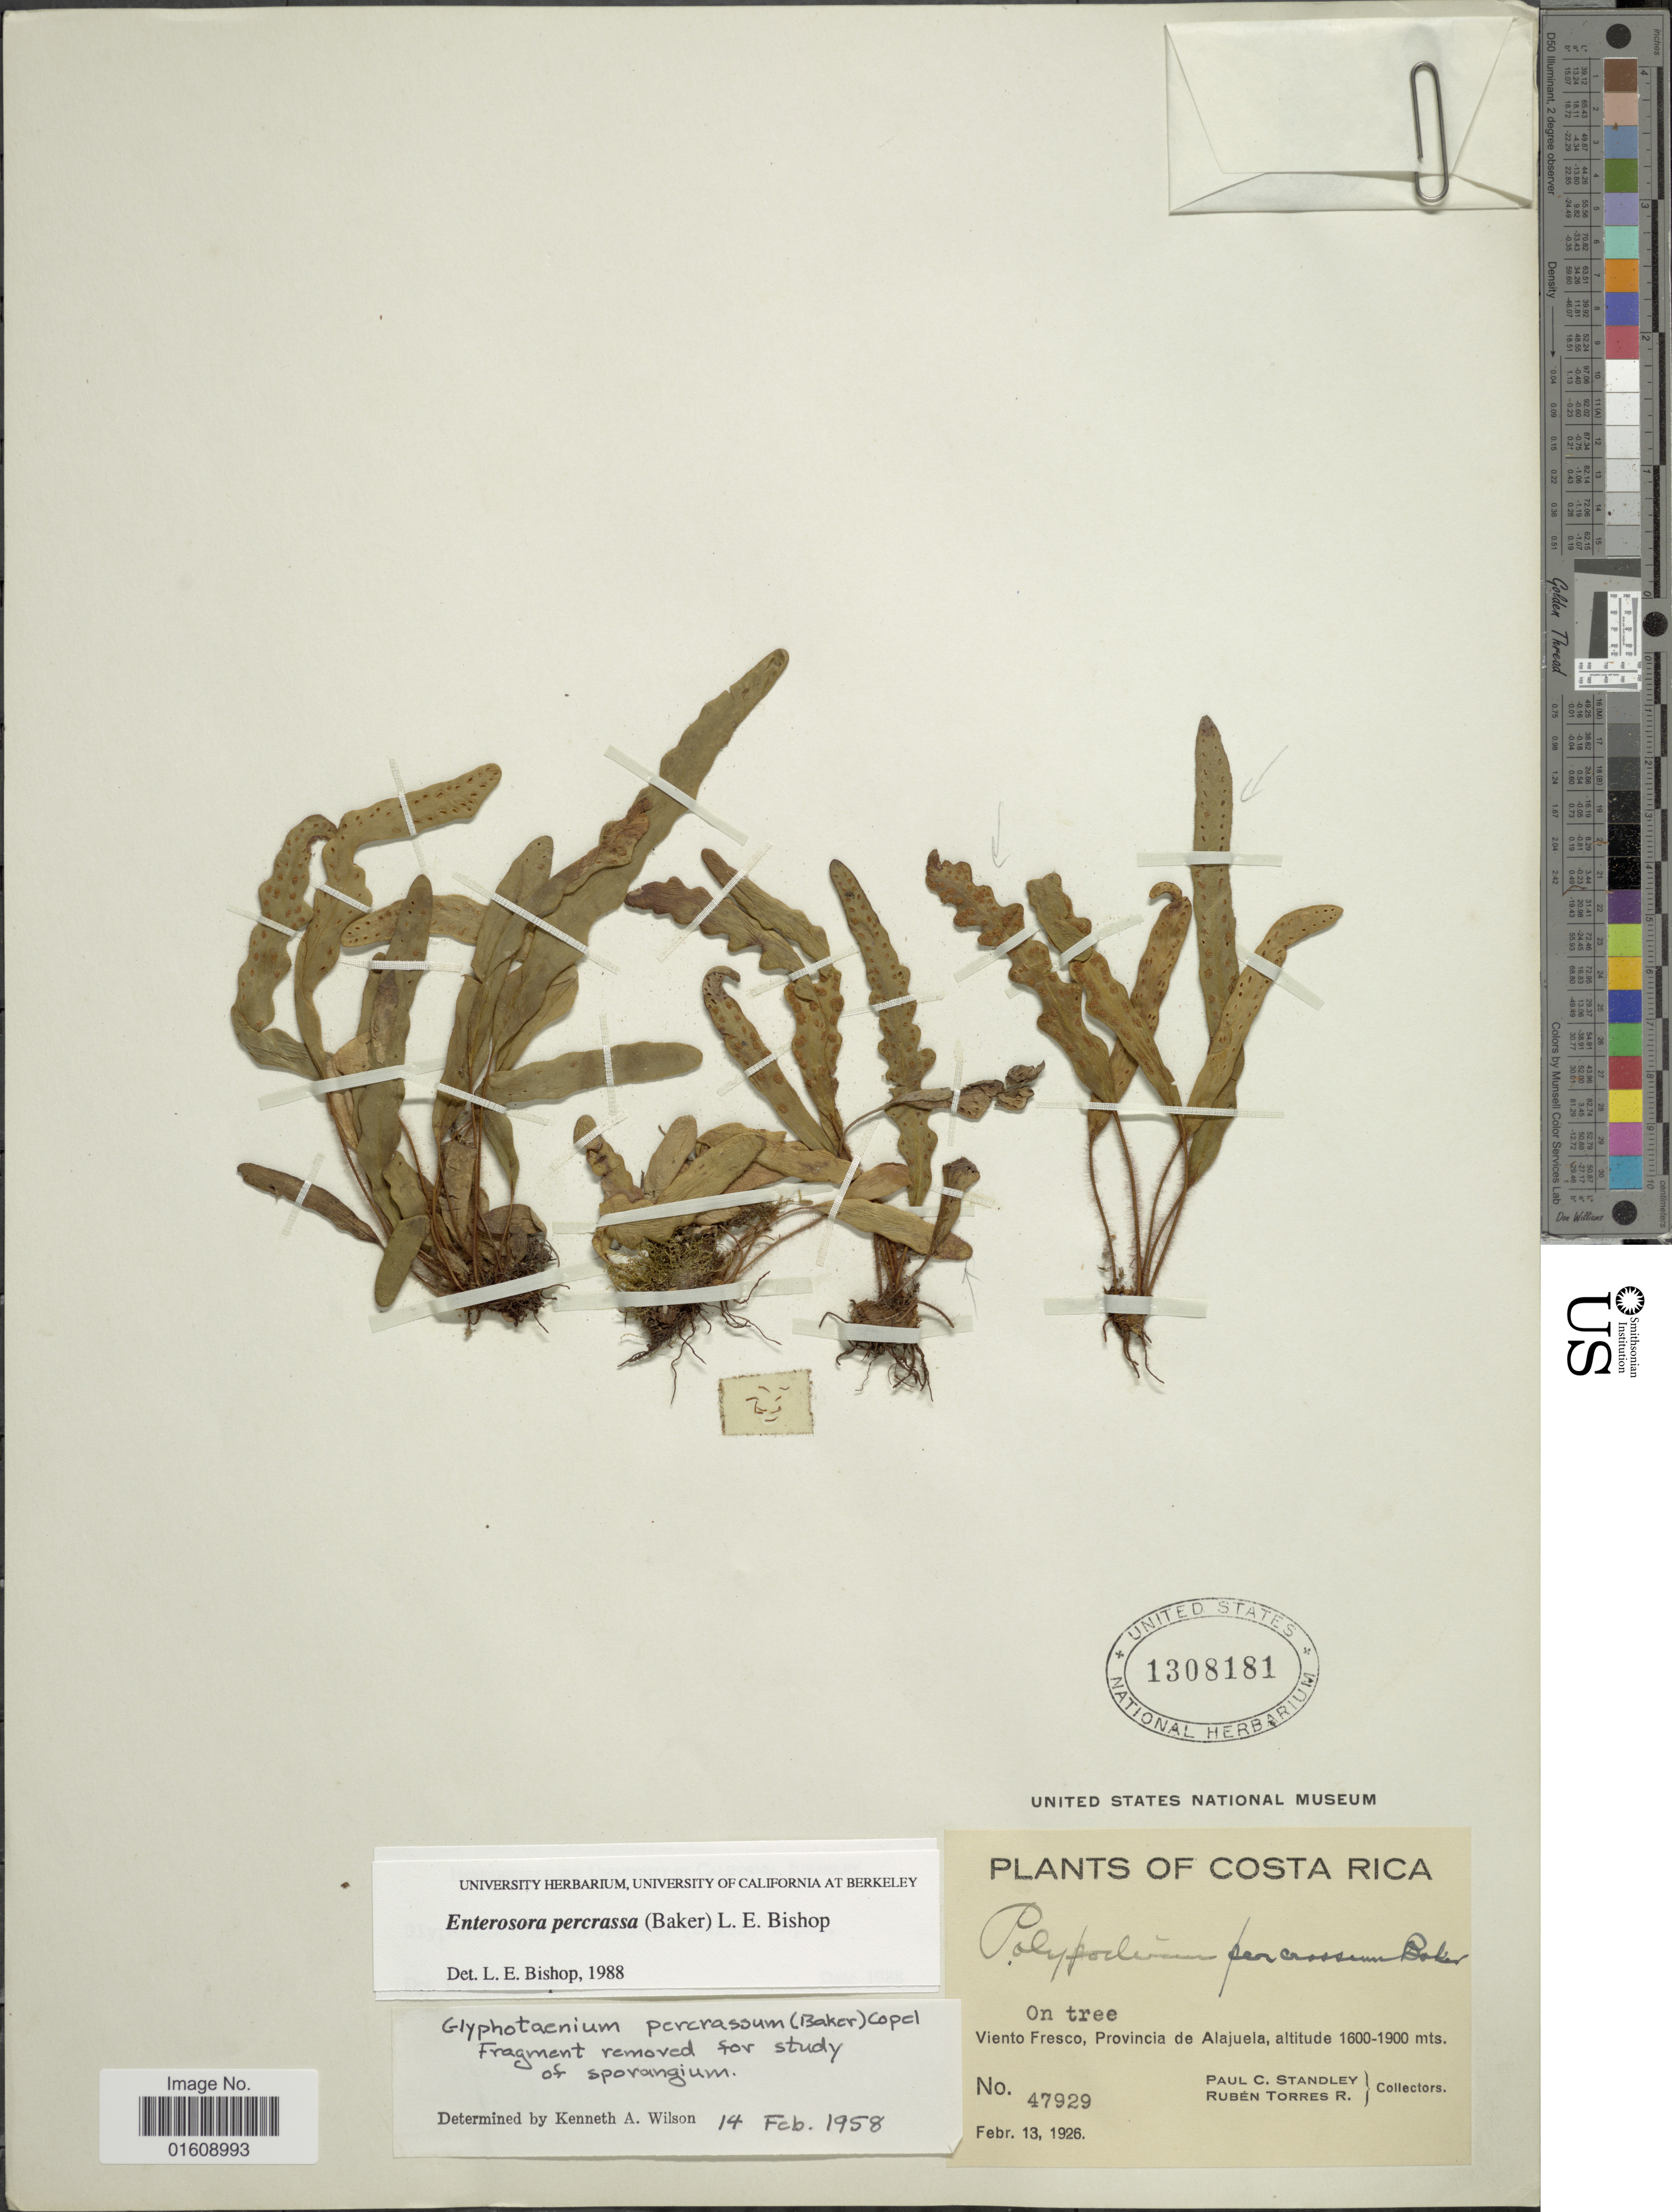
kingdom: Plantae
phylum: Tracheophyta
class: Polypodiopsida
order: Polypodiales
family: Polypodiaceae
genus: Enterosora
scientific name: Enterosora percrassa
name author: (Baker) L.E. Bishop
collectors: P. C. Standley & R. Torres Rojas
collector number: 47929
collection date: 1926-02-13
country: Costa Rica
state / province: Alajuela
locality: Costa Rica, Viento Fresco, Provincia de Alajuela.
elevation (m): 1600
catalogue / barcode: US 1308181